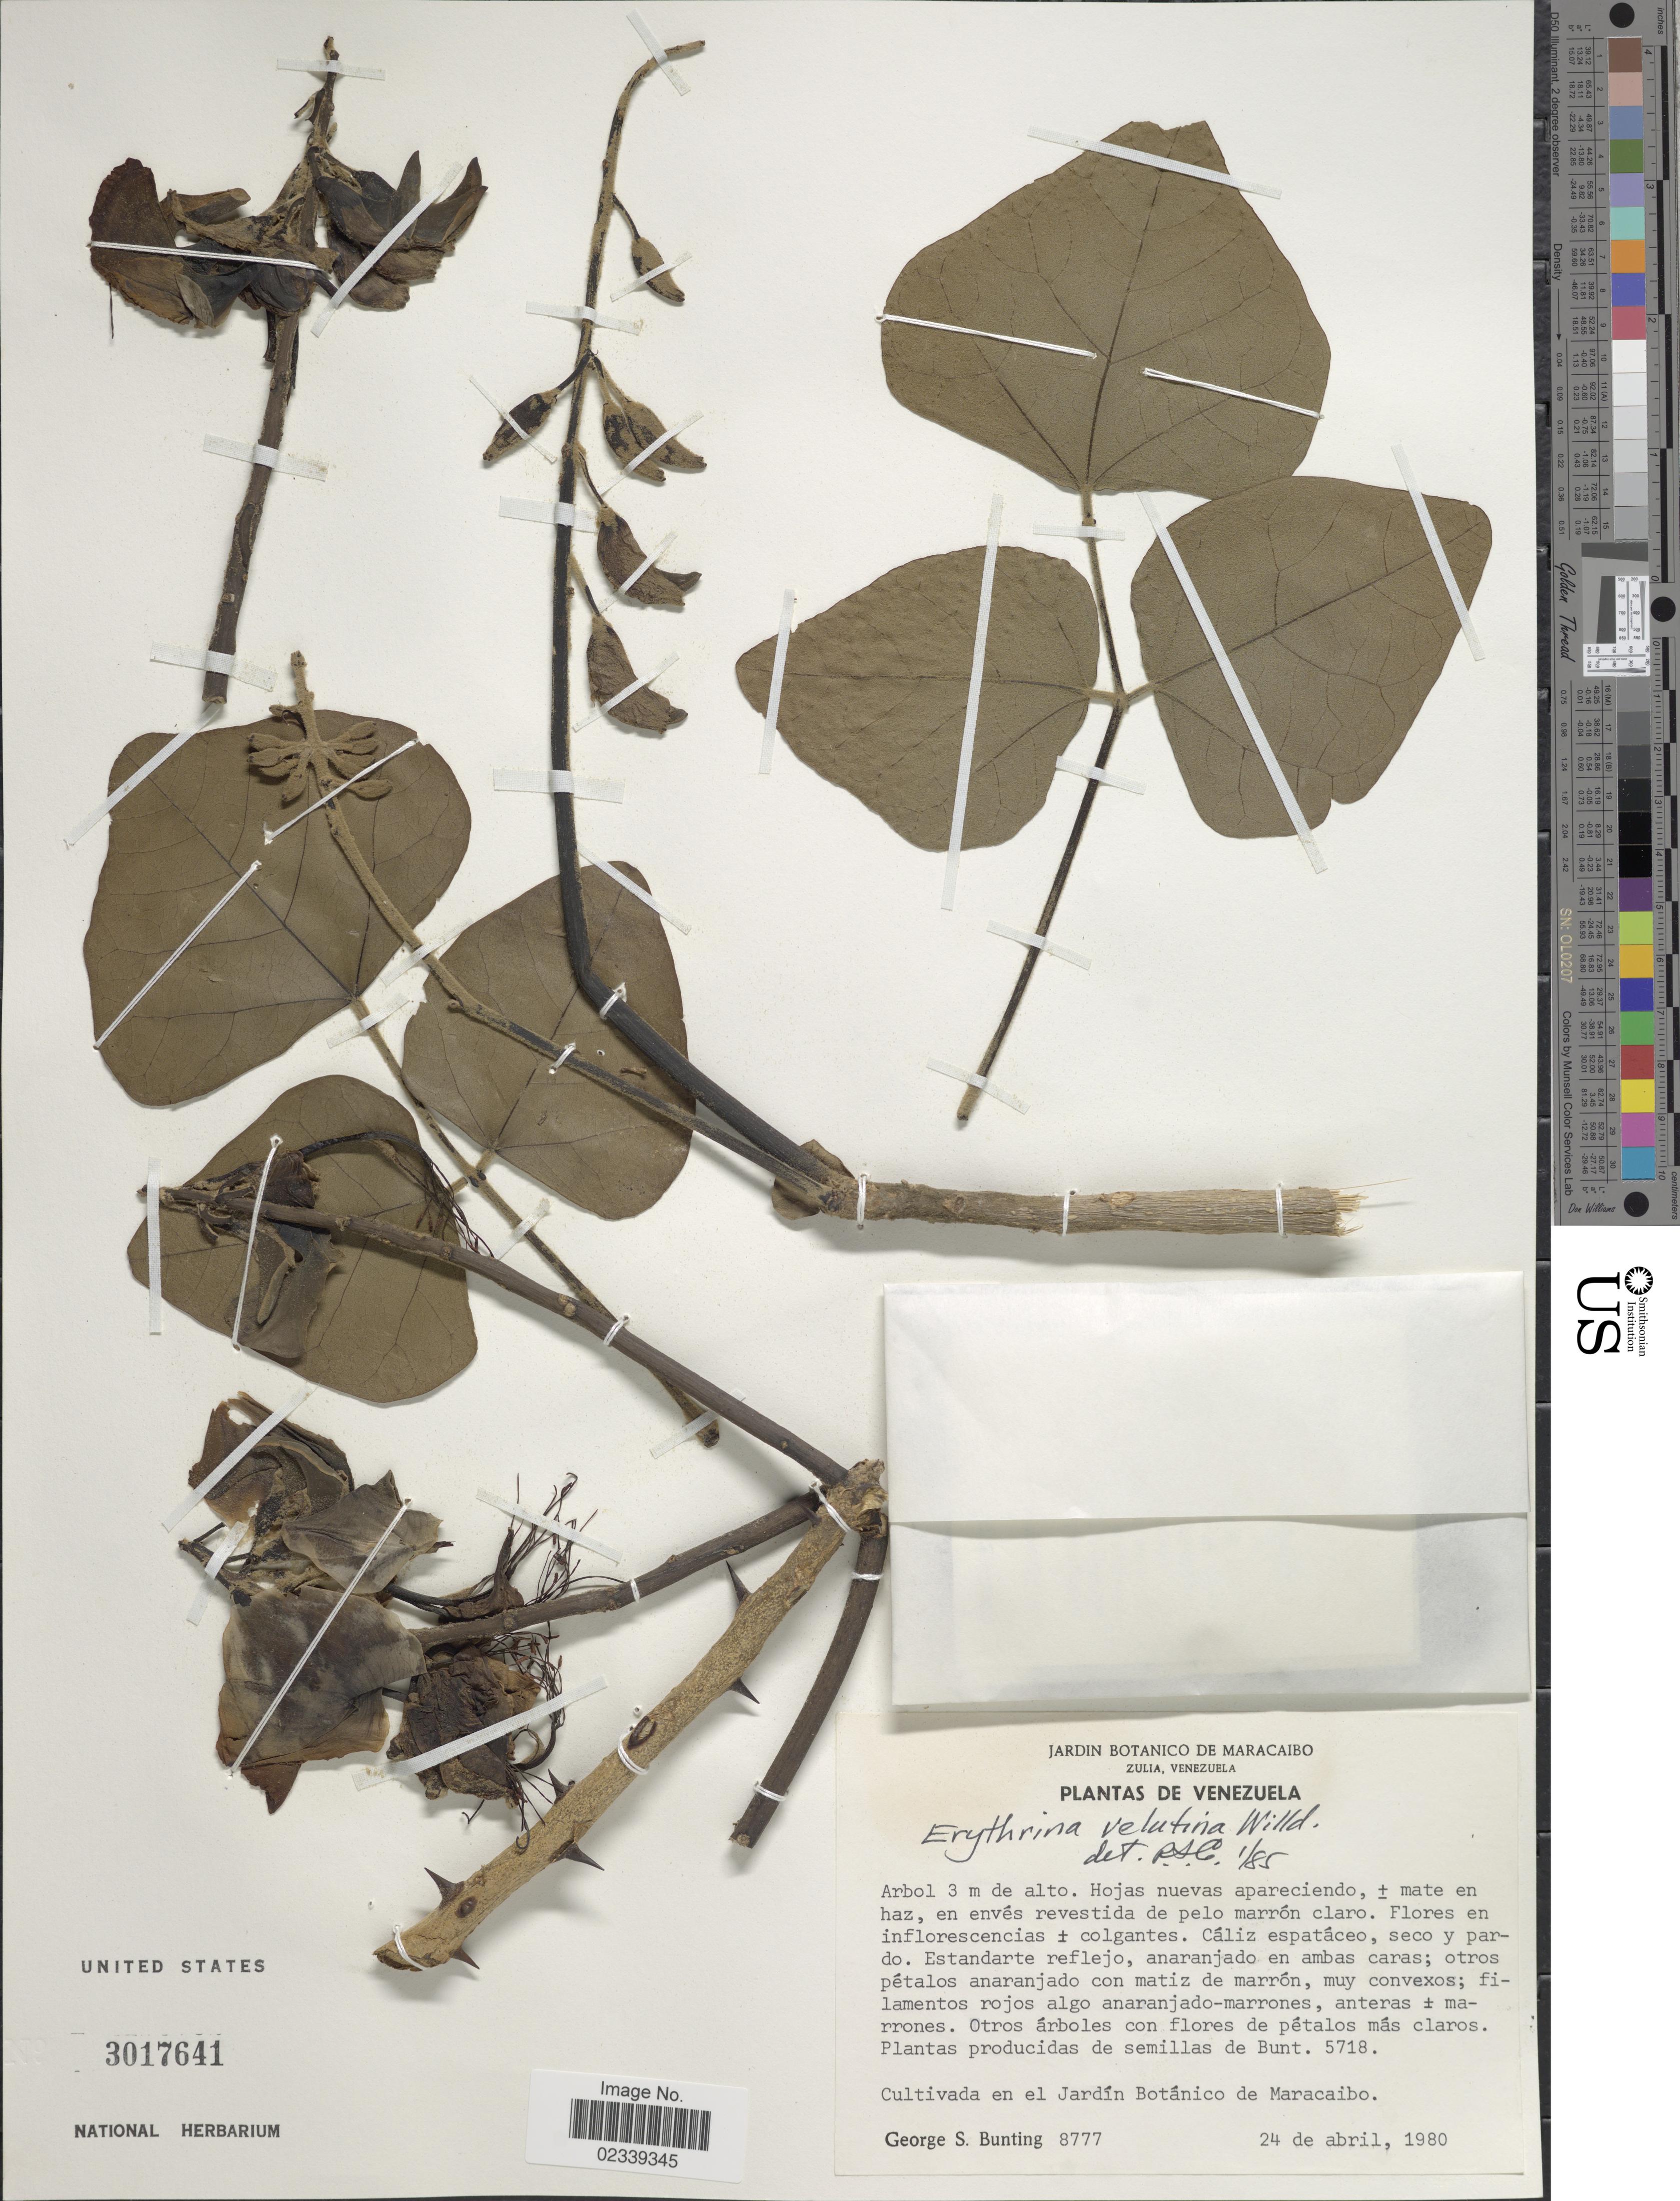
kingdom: Plantae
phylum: Tracheophyta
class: Magnoliopsida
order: Fabales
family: Fabaceae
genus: Erythrina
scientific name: Erythrina velutina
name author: Willd.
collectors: G. S. Bunting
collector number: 8777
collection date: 1980-04-24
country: Venezuela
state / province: Zulia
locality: Cultivada en el Jardin Botanico de Maracaibo.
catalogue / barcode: US 3017641